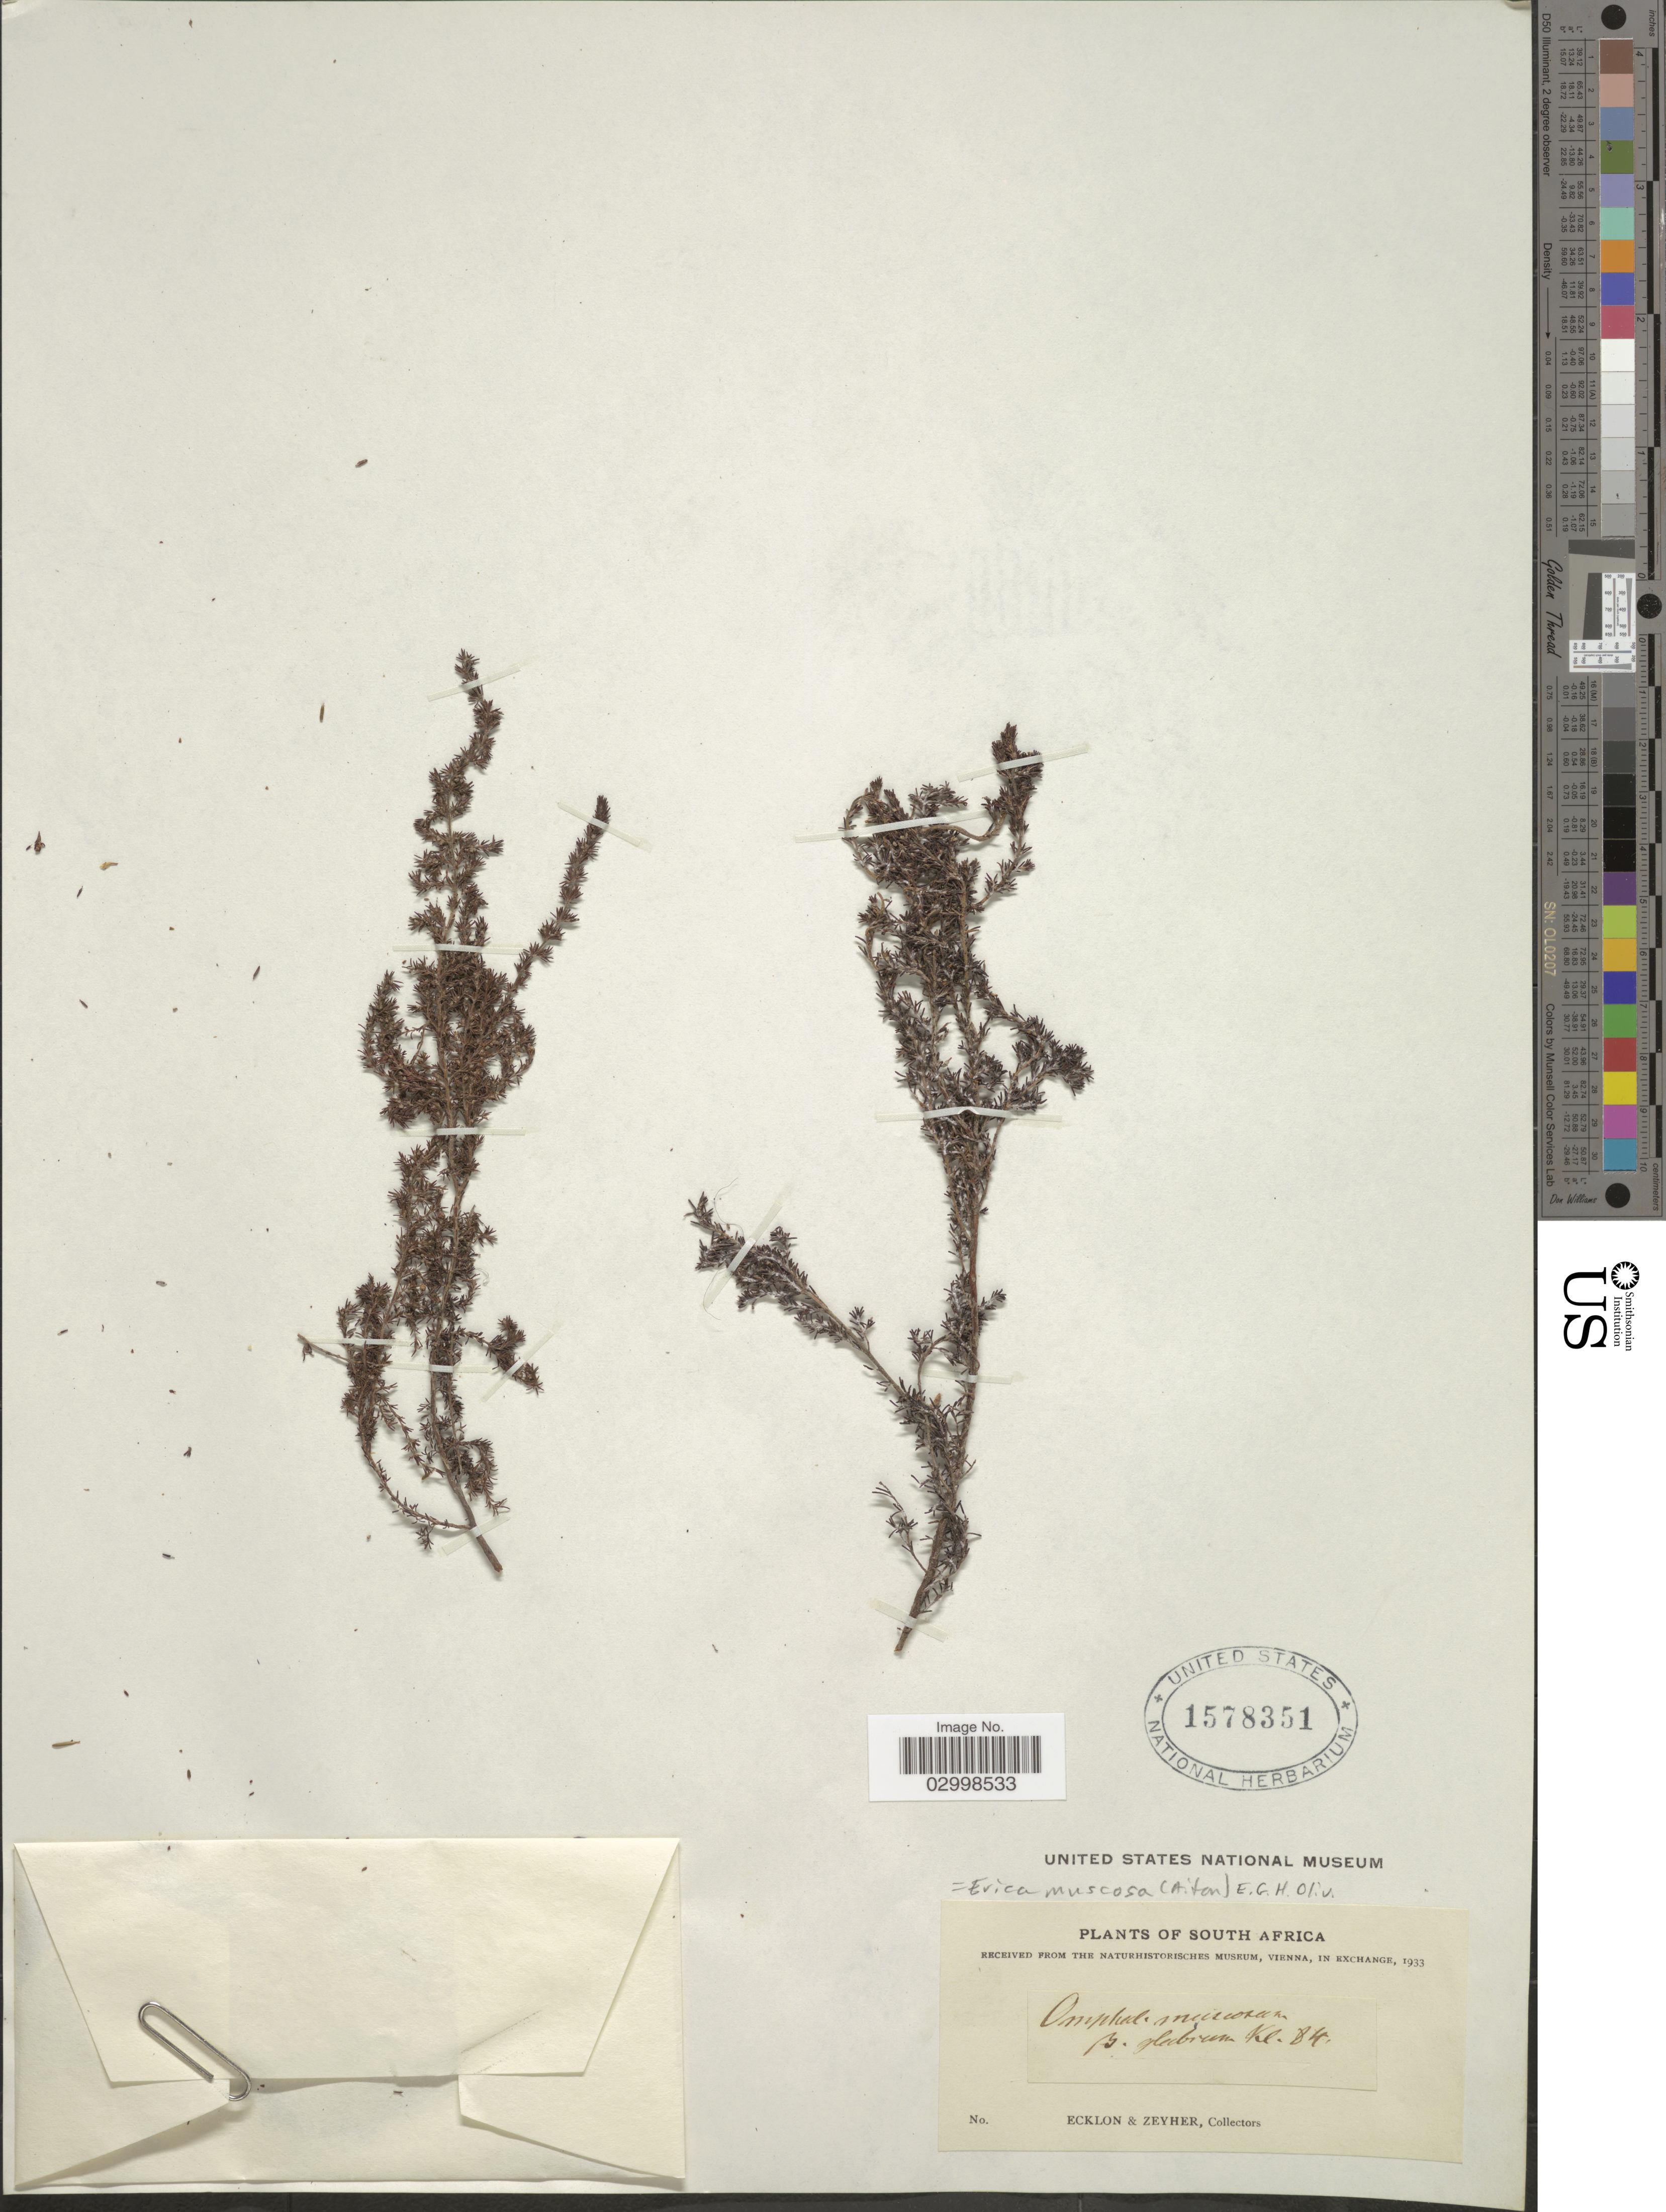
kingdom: Plantae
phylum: Tracheophyta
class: Magnoliopsida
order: Ericales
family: Ericaceae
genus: Erica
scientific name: Erica muscosa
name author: (Aiton) E.G.H. Oliv.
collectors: -. Ecklon & -. Zeyher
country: South Africa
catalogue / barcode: US 1578351